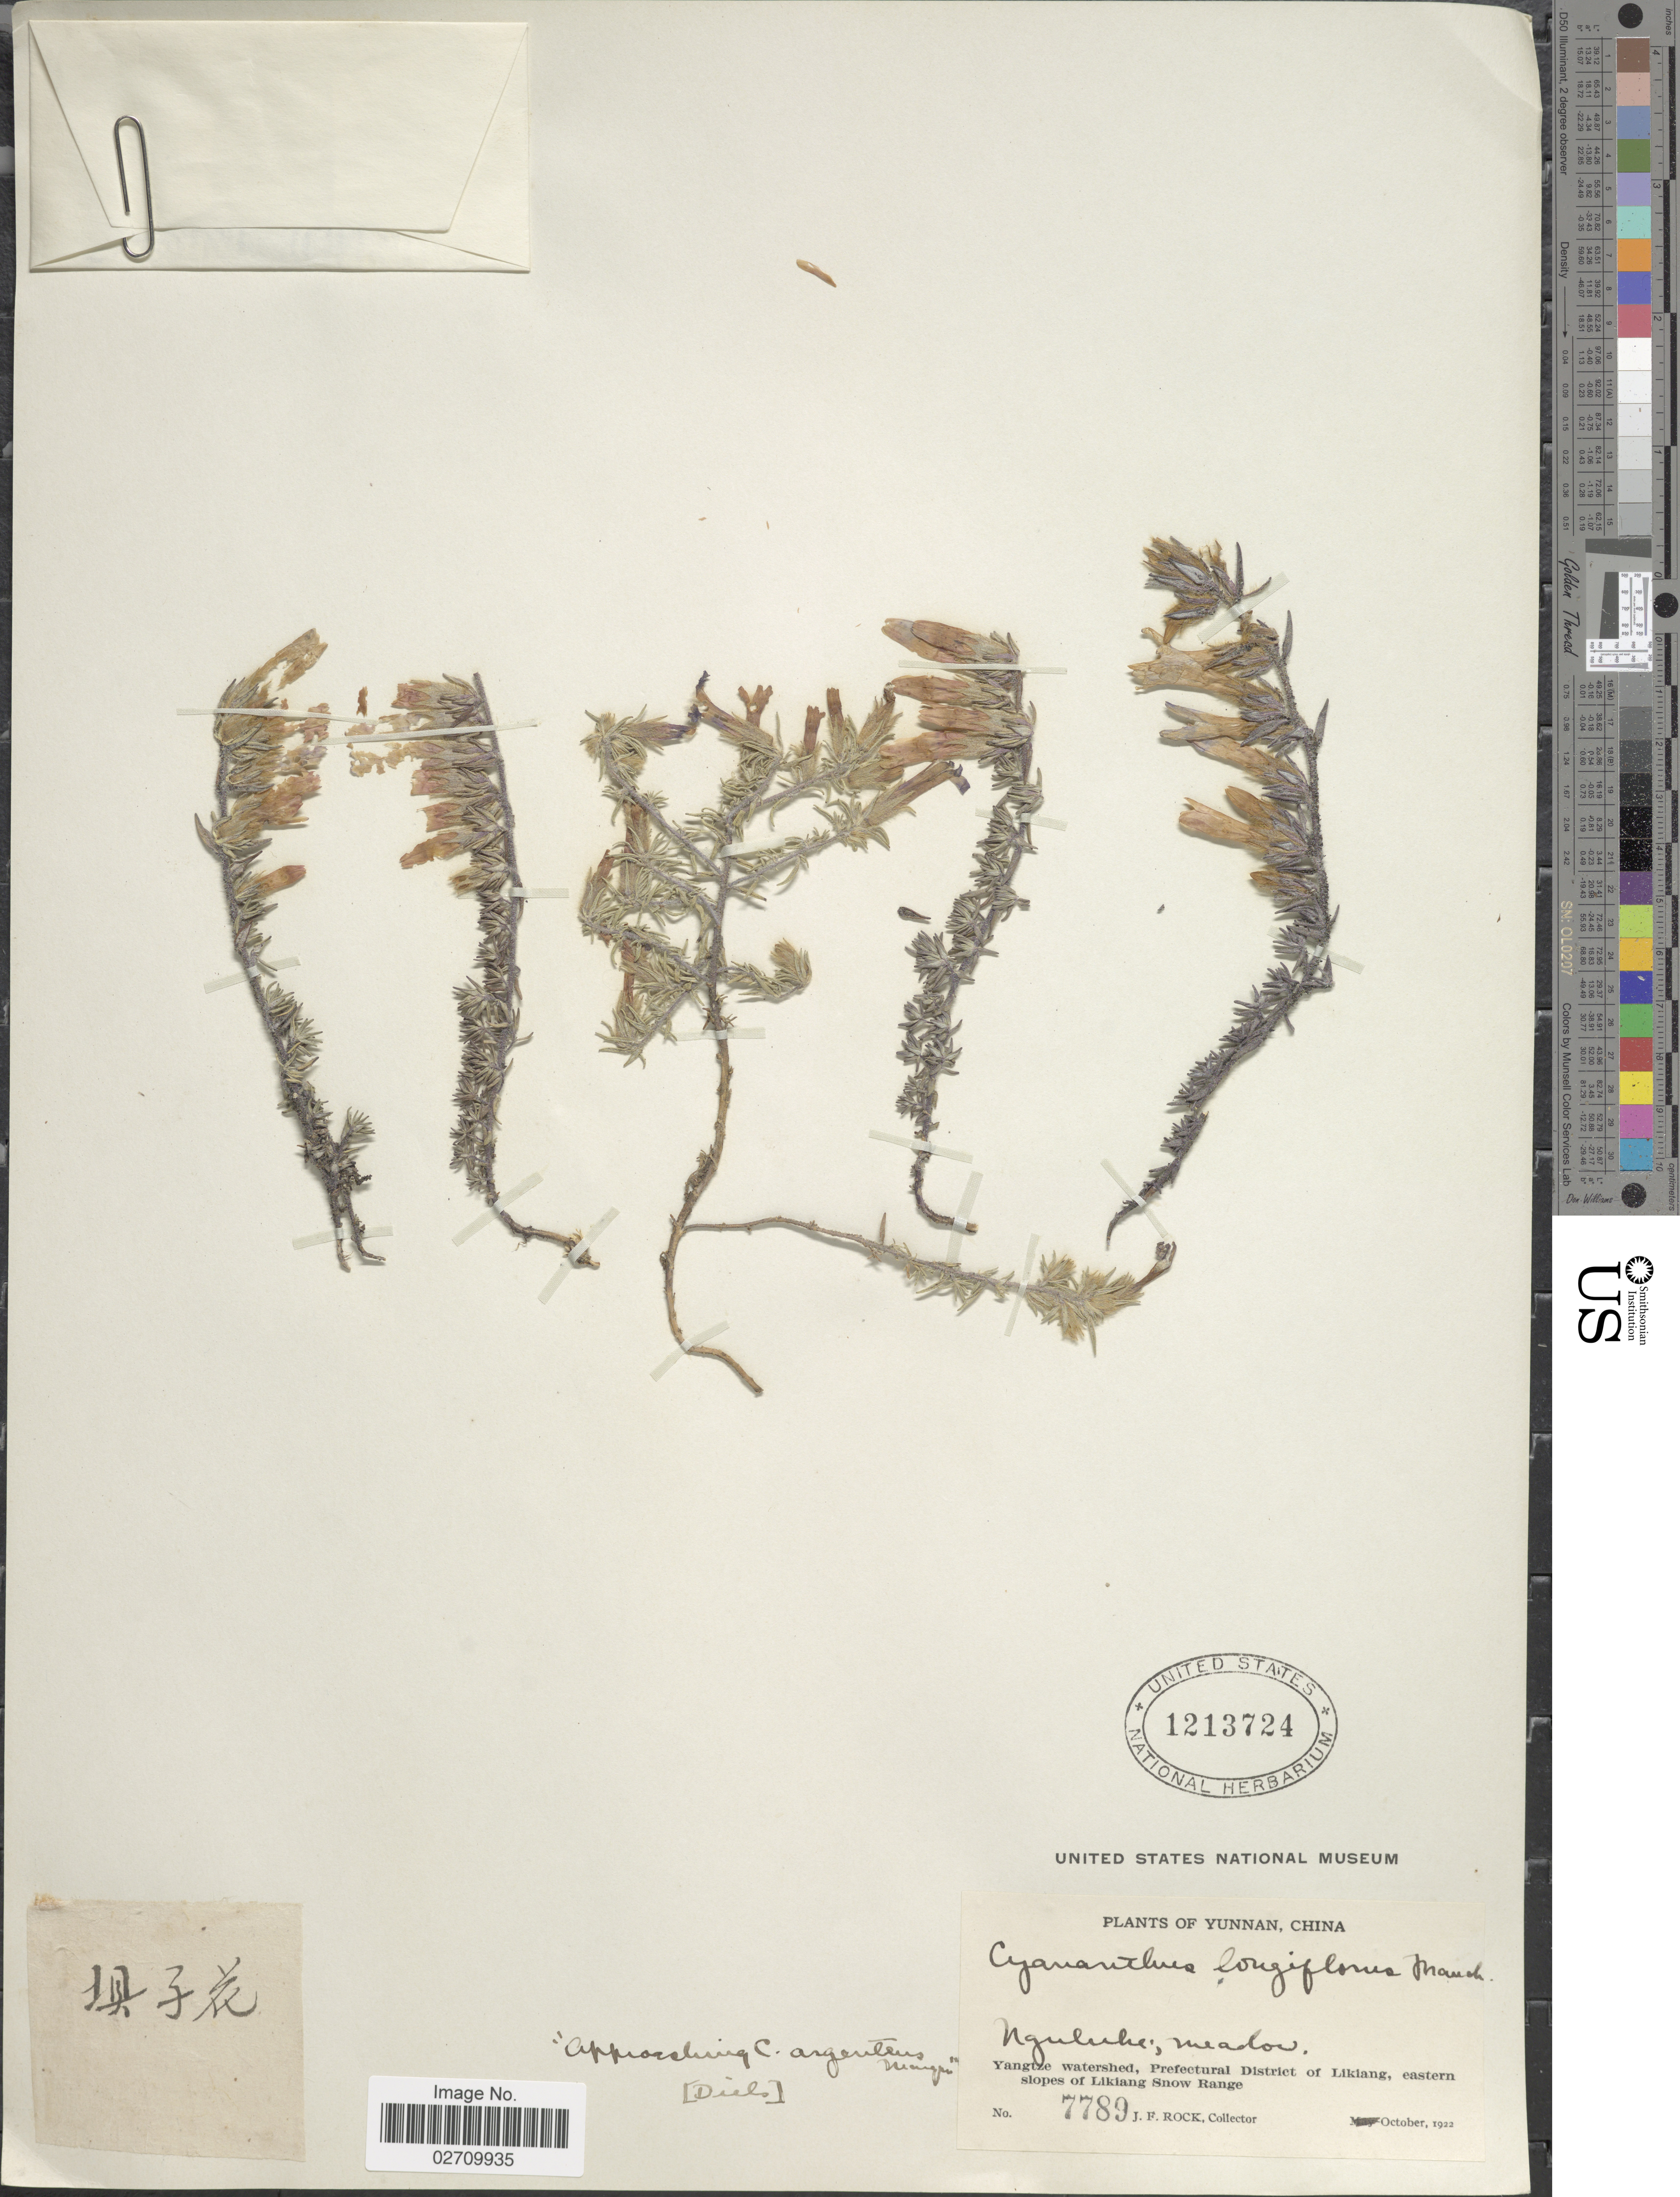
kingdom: Plantae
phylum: Tracheophyta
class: Magnoliopsida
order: Asterales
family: Campanulaceae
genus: Cyananthus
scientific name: Cyananthus longiflorus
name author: Franch.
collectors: J. F. Rock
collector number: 779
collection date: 1922-10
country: China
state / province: Yunnan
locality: Nguluke. Yangtze watershed, Prefectural District of Likiang, eastern slopes of Likiang Snow Range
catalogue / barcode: US 1213724